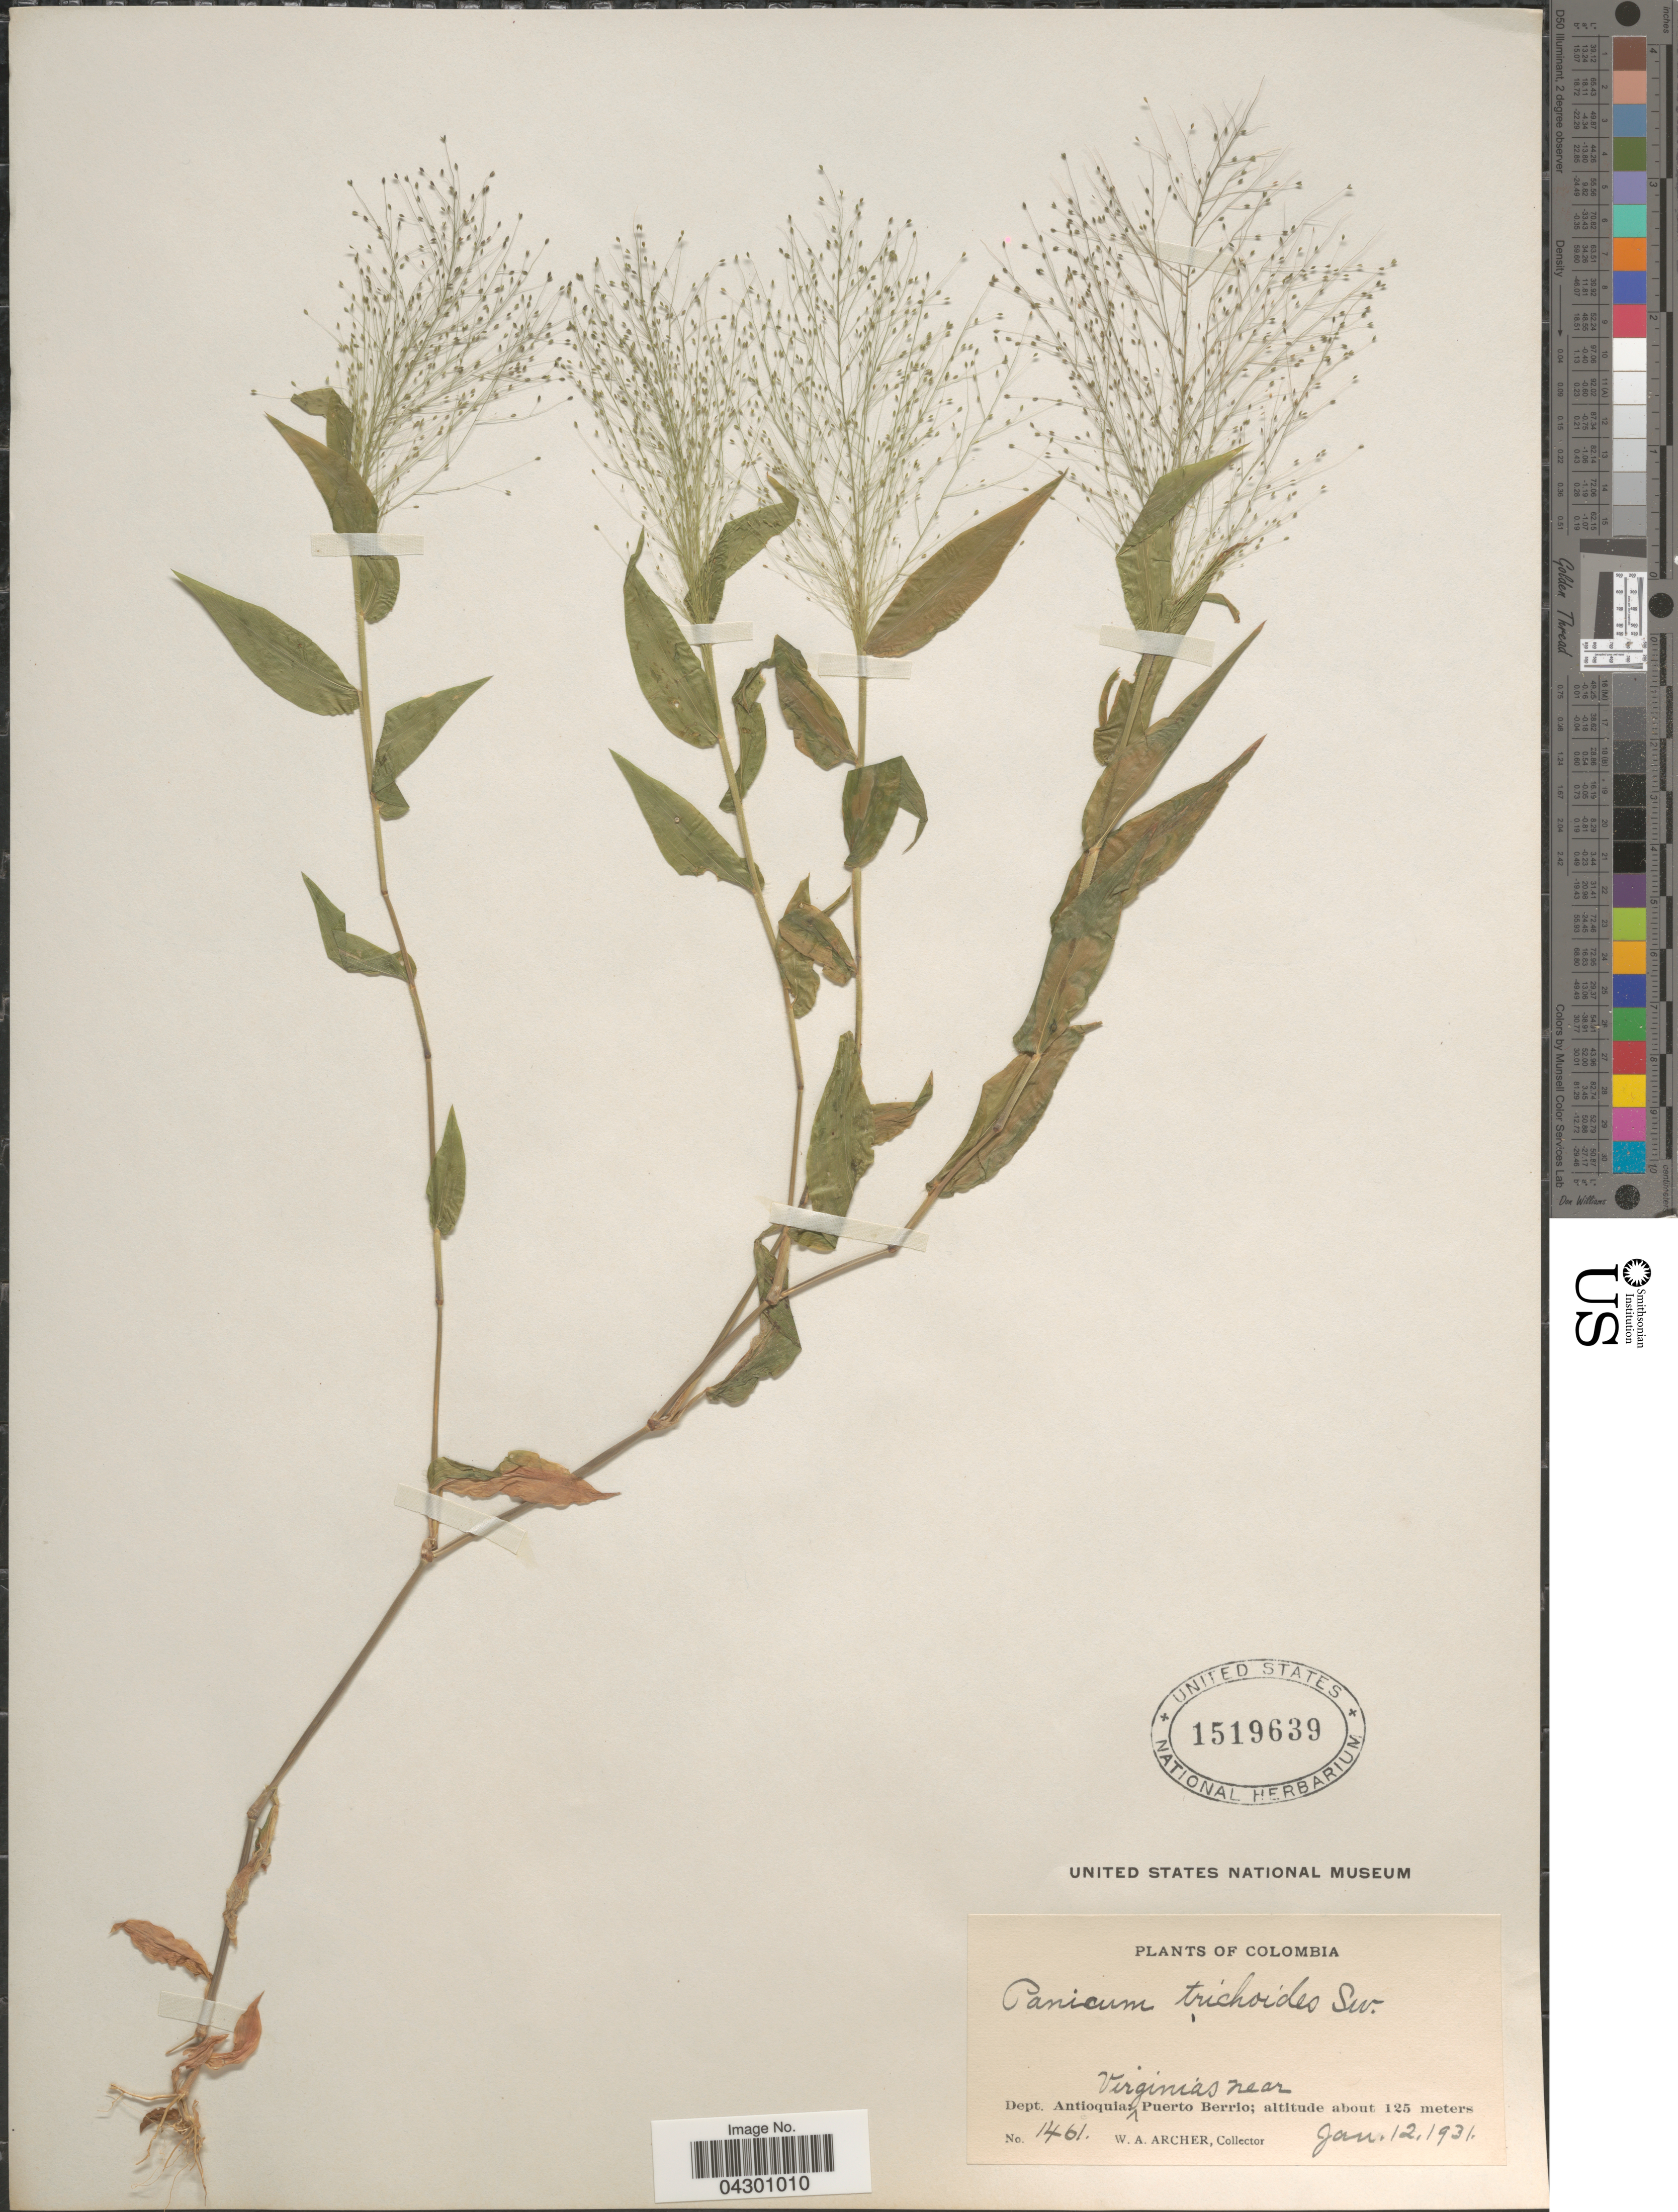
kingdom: Plantae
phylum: Tracheophyta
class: Liliopsida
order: Poales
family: Poaceae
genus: Panicum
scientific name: Panicum trichoides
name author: Sw.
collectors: W. Archer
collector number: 1461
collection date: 1931-01-12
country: Colombia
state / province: Antioquia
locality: Dept. Antioquia: Virginias near Puerto Berrio.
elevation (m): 125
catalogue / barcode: US 1519639